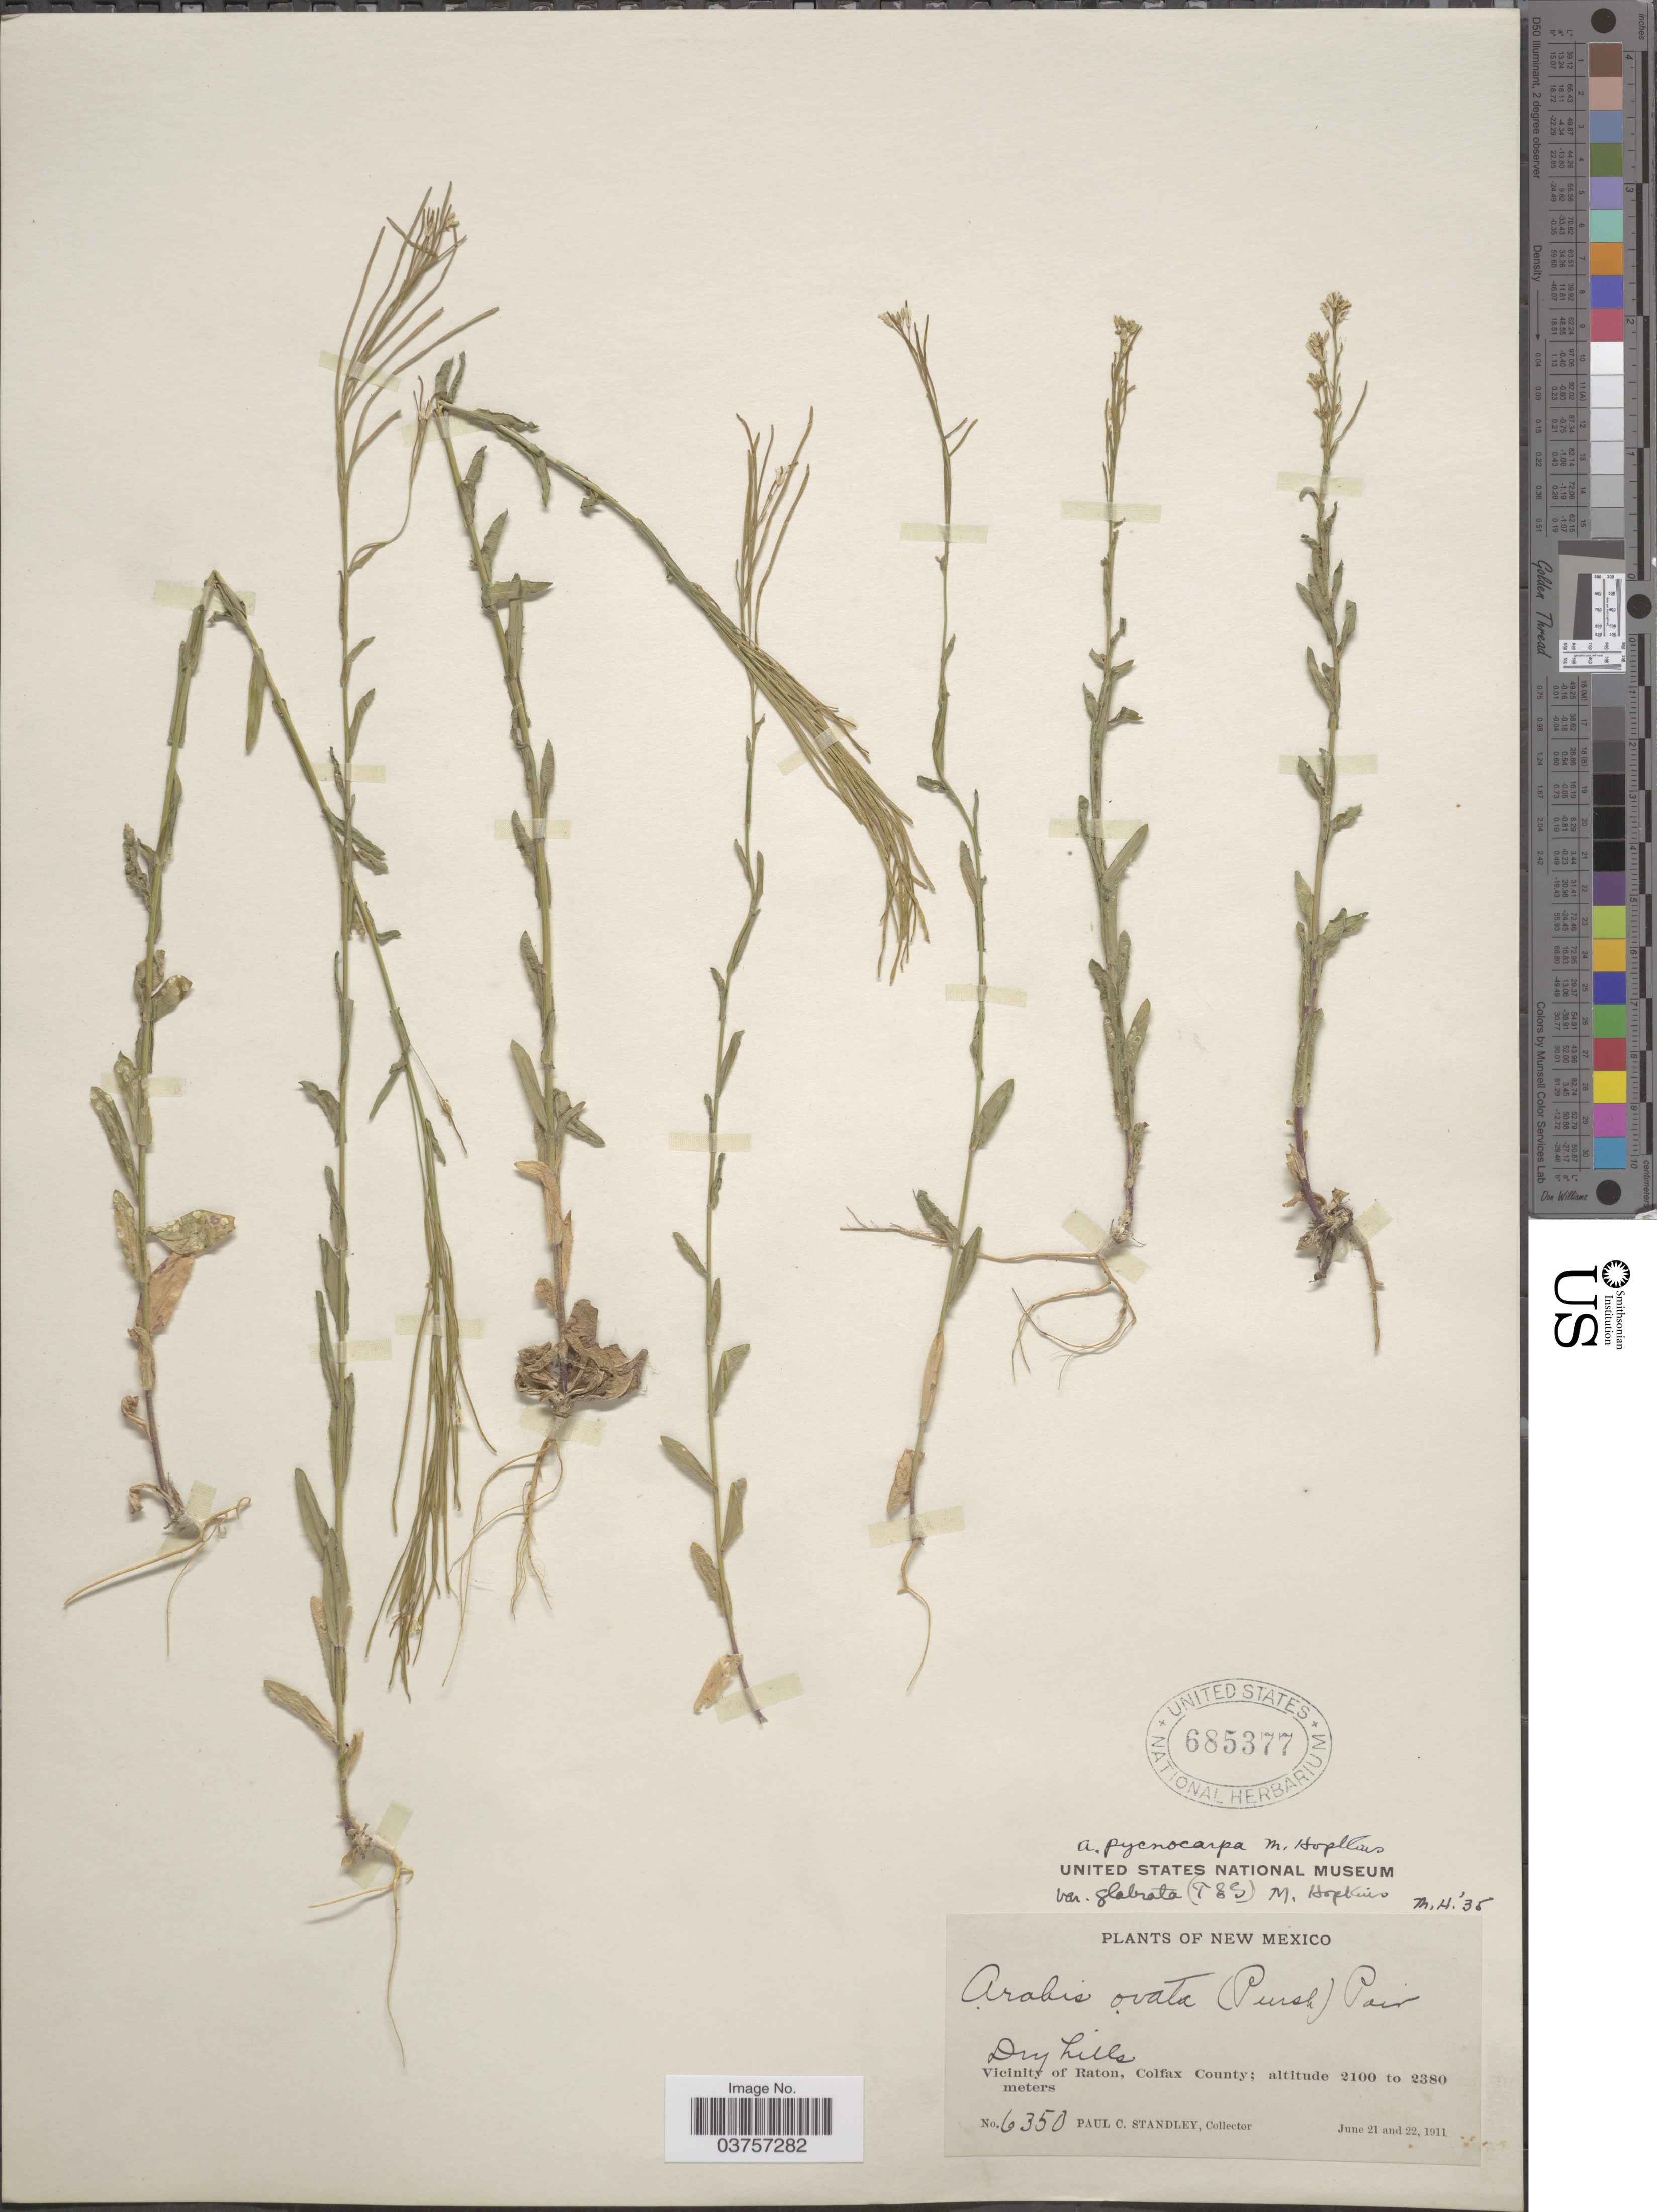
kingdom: Plantae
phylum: Tracheophyta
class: Magnoliopsida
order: Brassicales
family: Brassicaceae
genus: Arabis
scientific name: Arabis hirsuta var. pycnocarpa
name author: M. Hopkins & Rollins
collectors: P. C. Standley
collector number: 6350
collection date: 1911-06-21/1911-06-22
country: United States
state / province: New Mexico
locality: Vicinity of Raton, Colfax County.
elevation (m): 2100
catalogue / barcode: US 685377